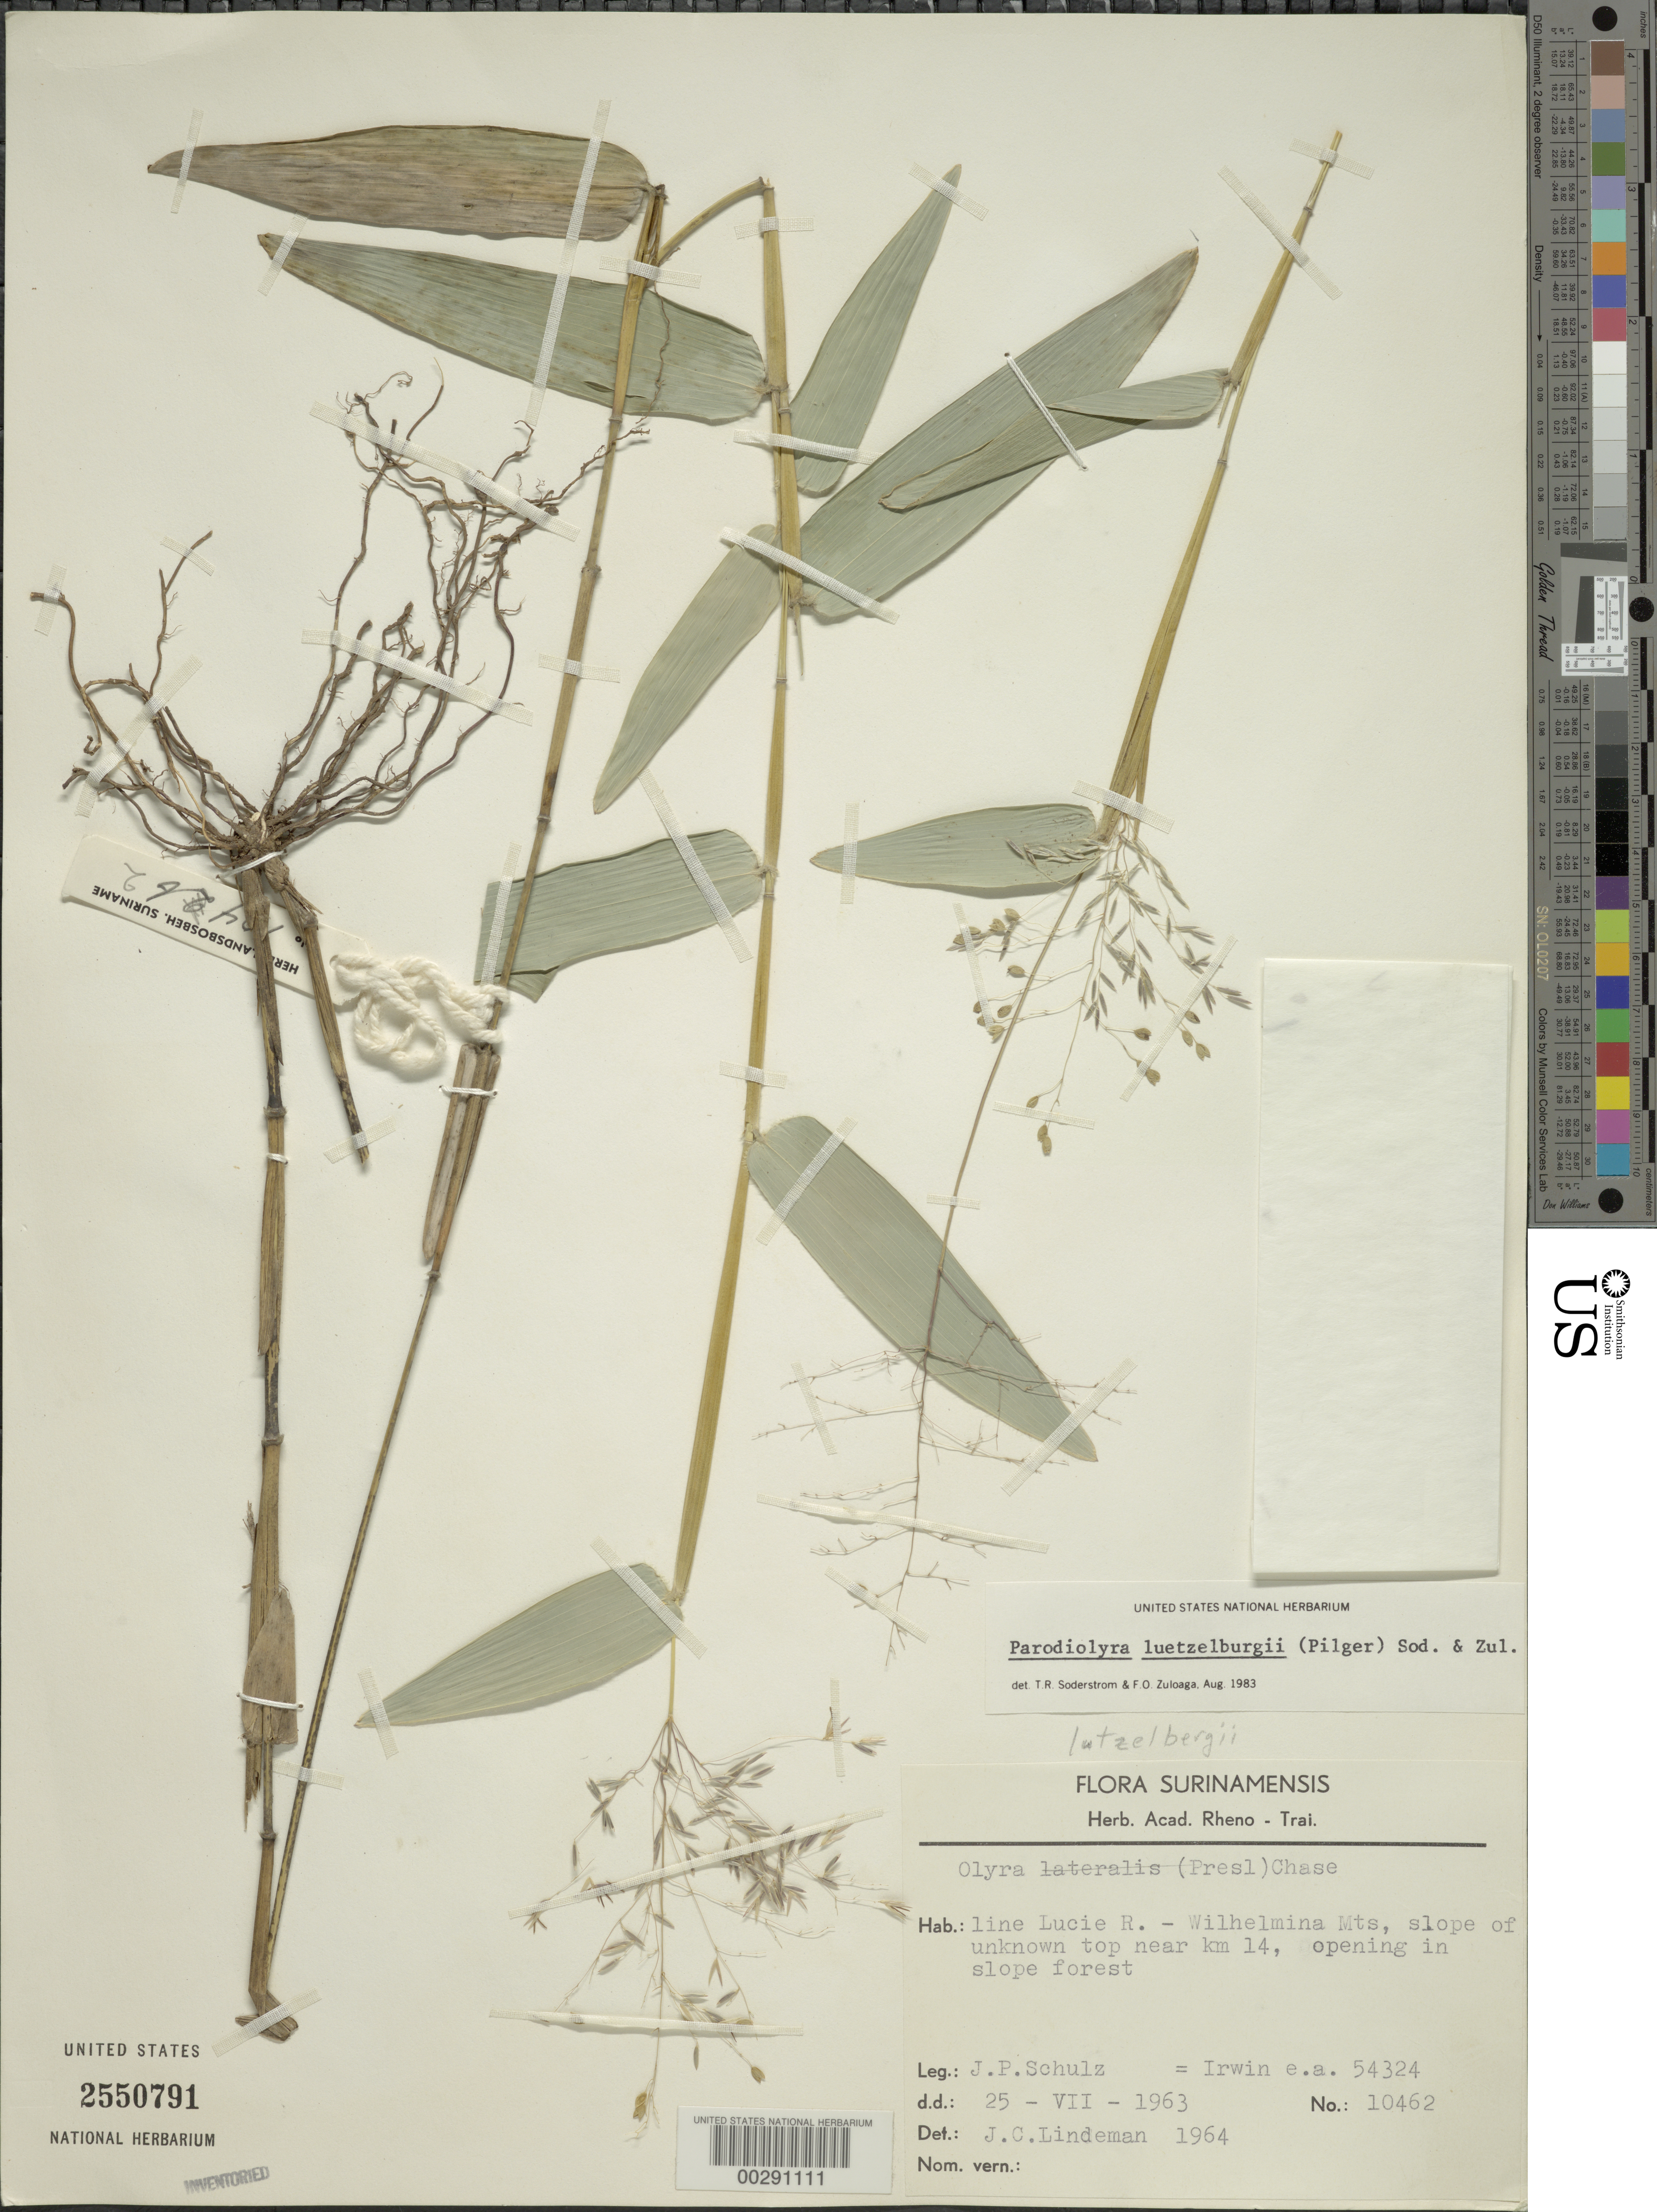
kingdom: Plantae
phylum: Tracheophyta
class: Liliopsida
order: Poales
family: Poaceae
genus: Parodiolyra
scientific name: Parodiolyra luetzelburgii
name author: (Pilg.) Soderstr. & Zuloaga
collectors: J. P. Schulz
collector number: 54324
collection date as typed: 25 Jul 1963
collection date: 1963-07-25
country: Suriname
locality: Wilhelmina mts.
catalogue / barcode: US 2550791